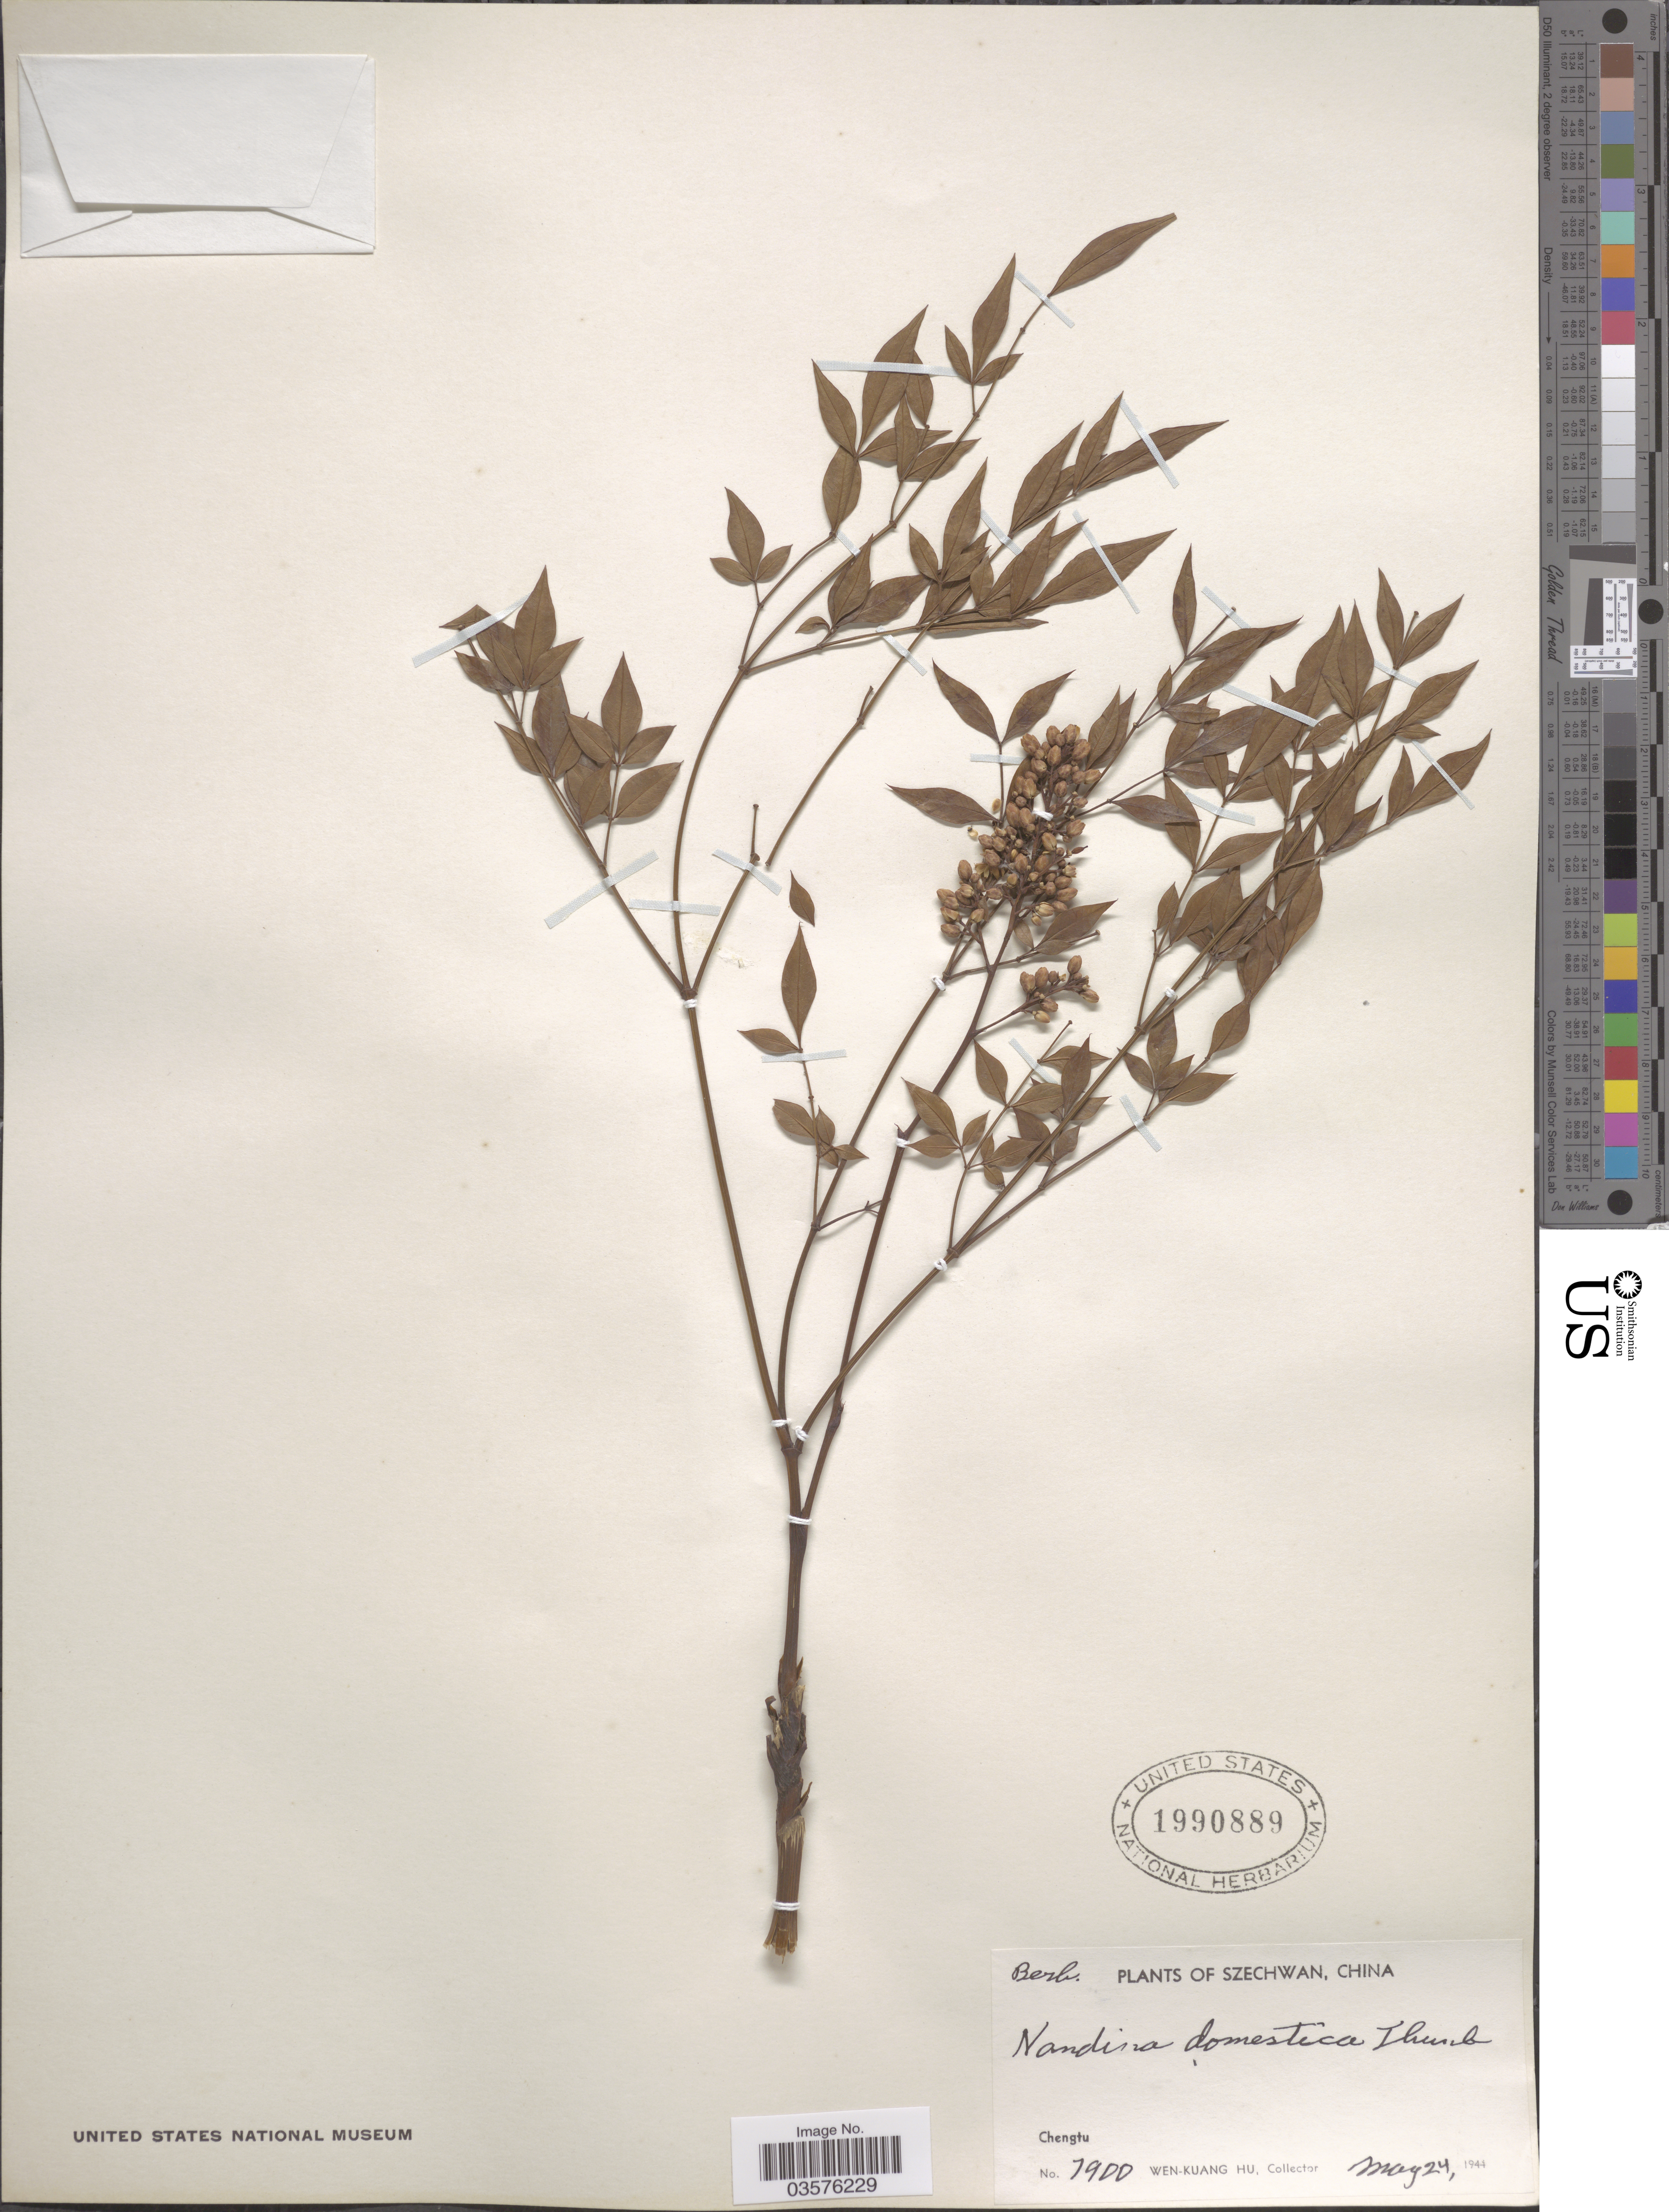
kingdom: Plantae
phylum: Tracheophyta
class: Magnoliopsida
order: Ranunculales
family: Berberidaceae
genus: Nandina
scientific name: Nandina domestica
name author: Thunb.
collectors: W. K. Hu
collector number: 7900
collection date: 1944-05-24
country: China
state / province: Sichuan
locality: Szechwan, Chengtu.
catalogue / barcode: US 1990889